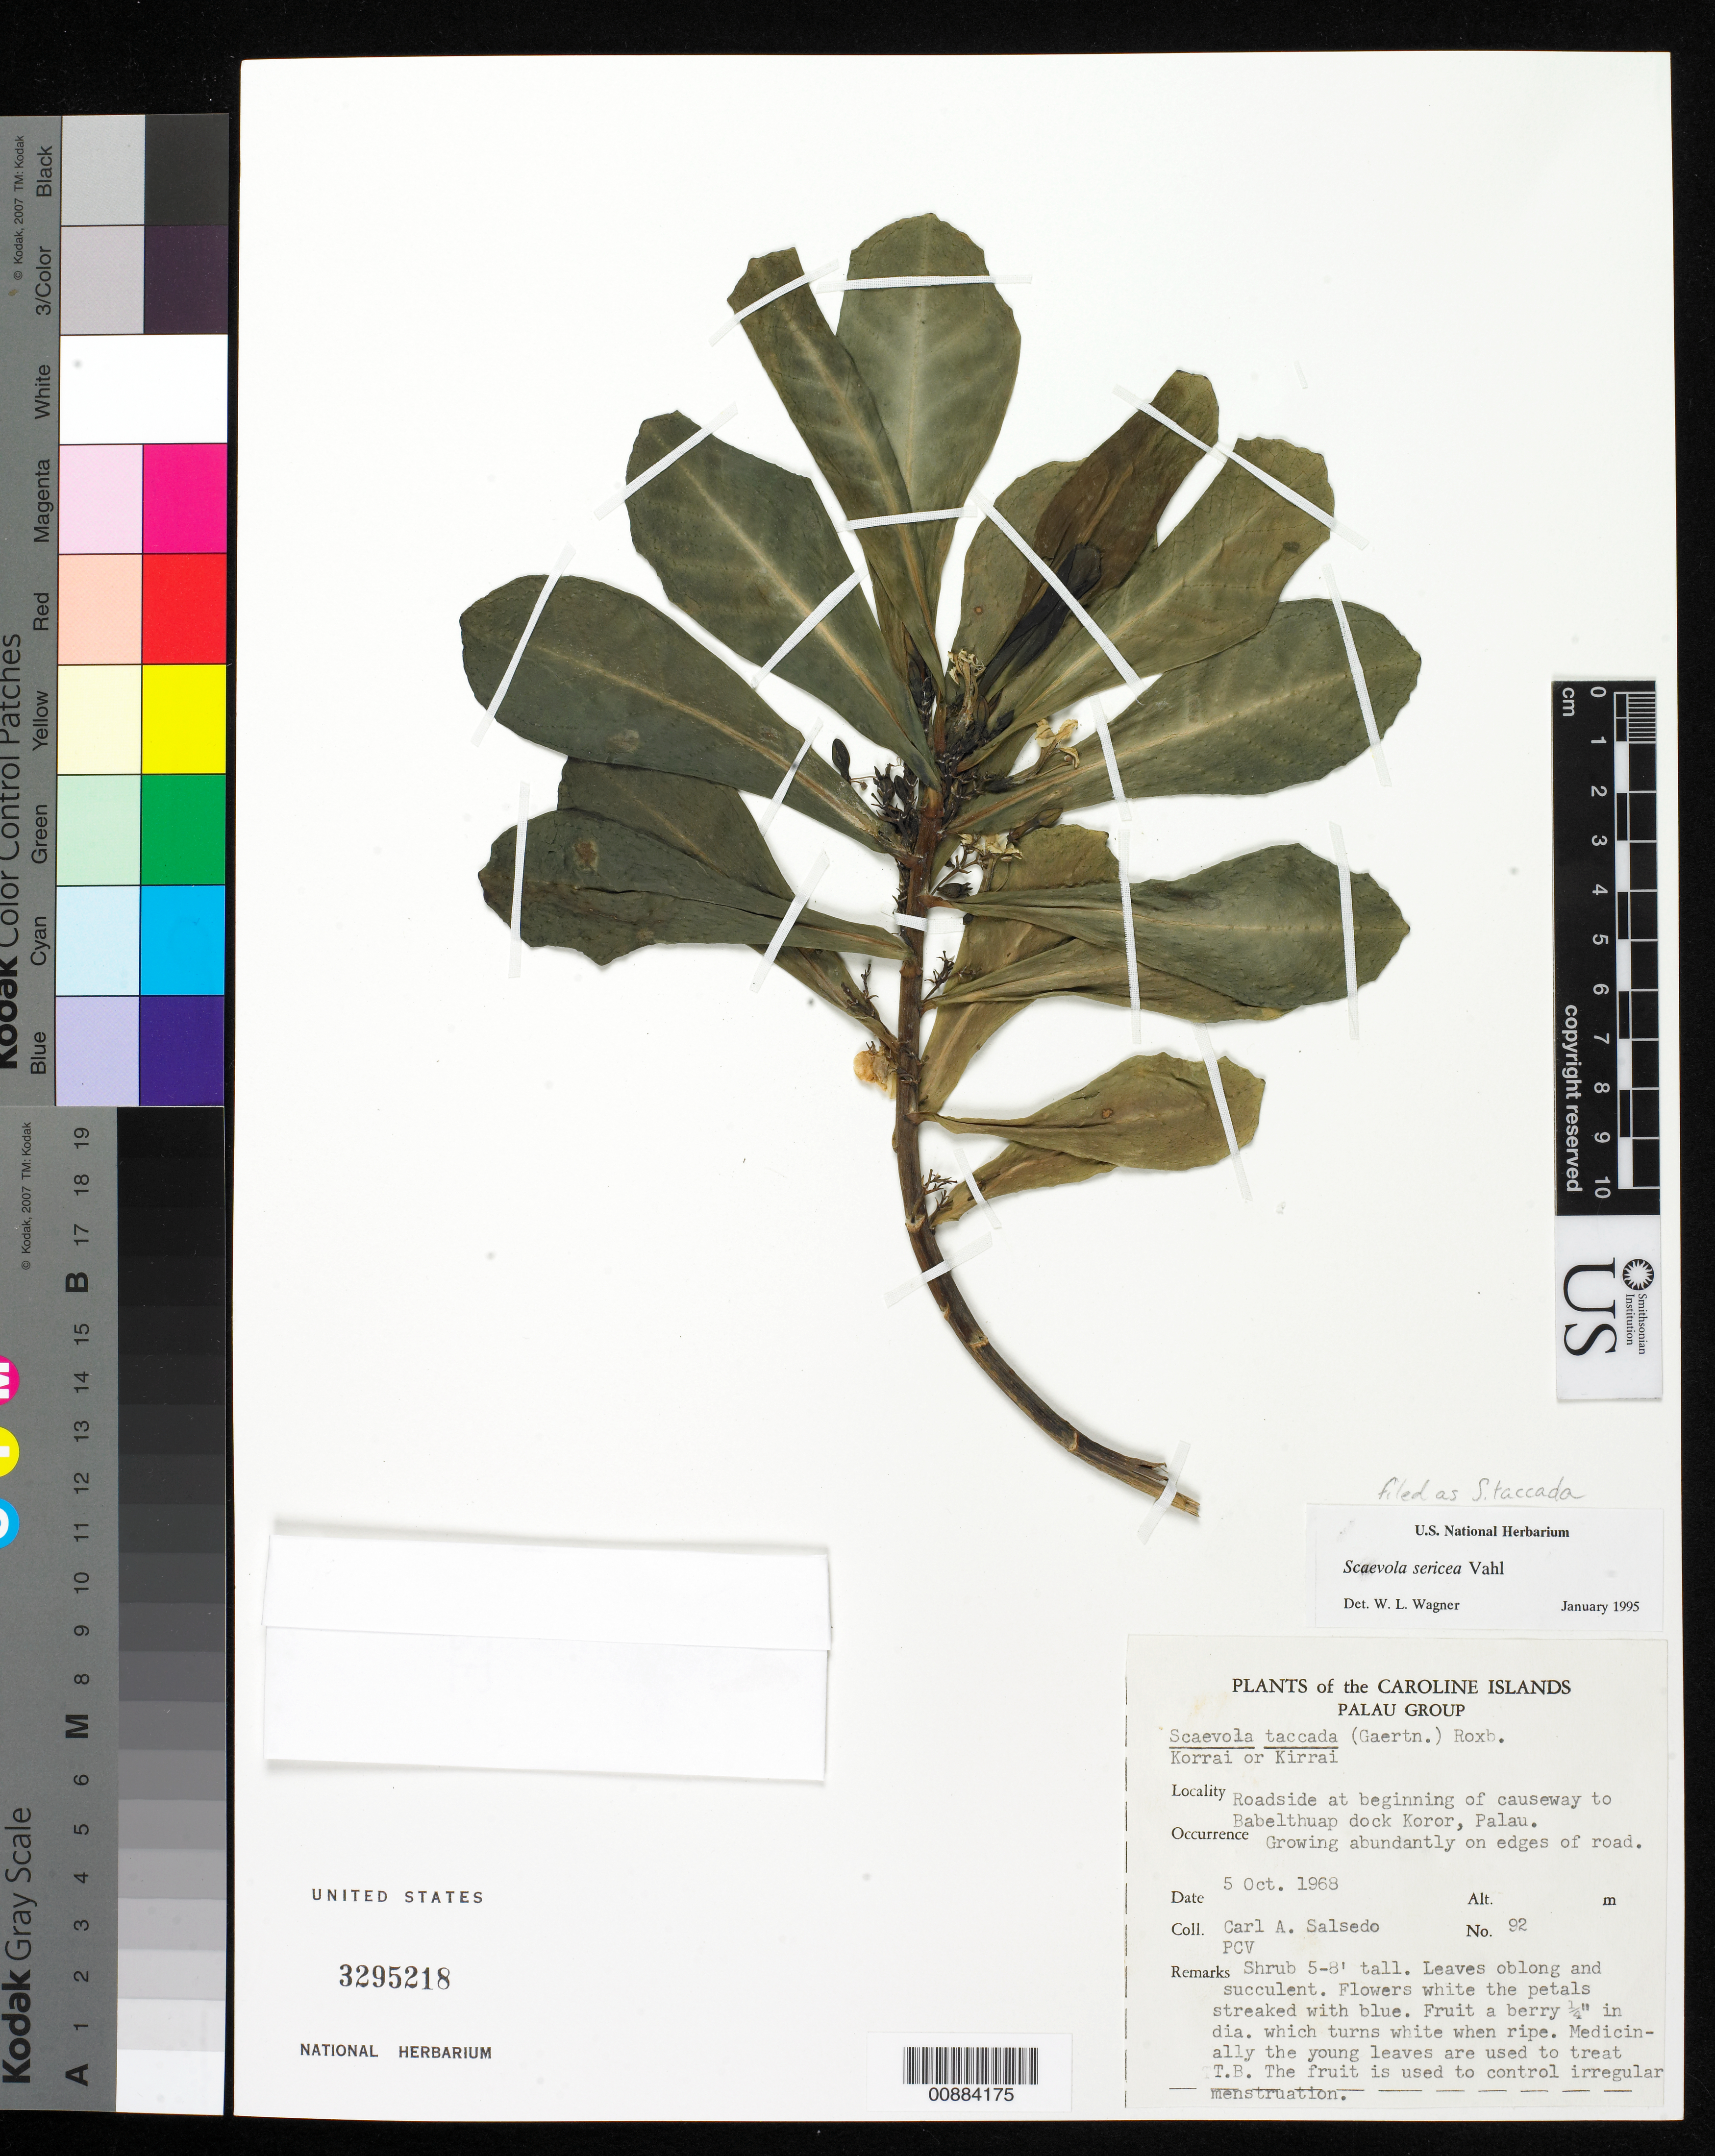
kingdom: Plantae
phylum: Tracheophyta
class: Magnoliopsida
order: Asterales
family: Goodeniaceae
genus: Scaevola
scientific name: Scaevola taccada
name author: (Gaertn.) Roxb.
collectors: C.A. Salsedo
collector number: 92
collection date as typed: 05 Oct 1968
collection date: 1968-10-05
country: Palau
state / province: Koror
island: Oreor (Koror)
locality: Palau Group, Koror, roadside at beginning of causeway to Babelthaup dock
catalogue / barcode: US 3295218